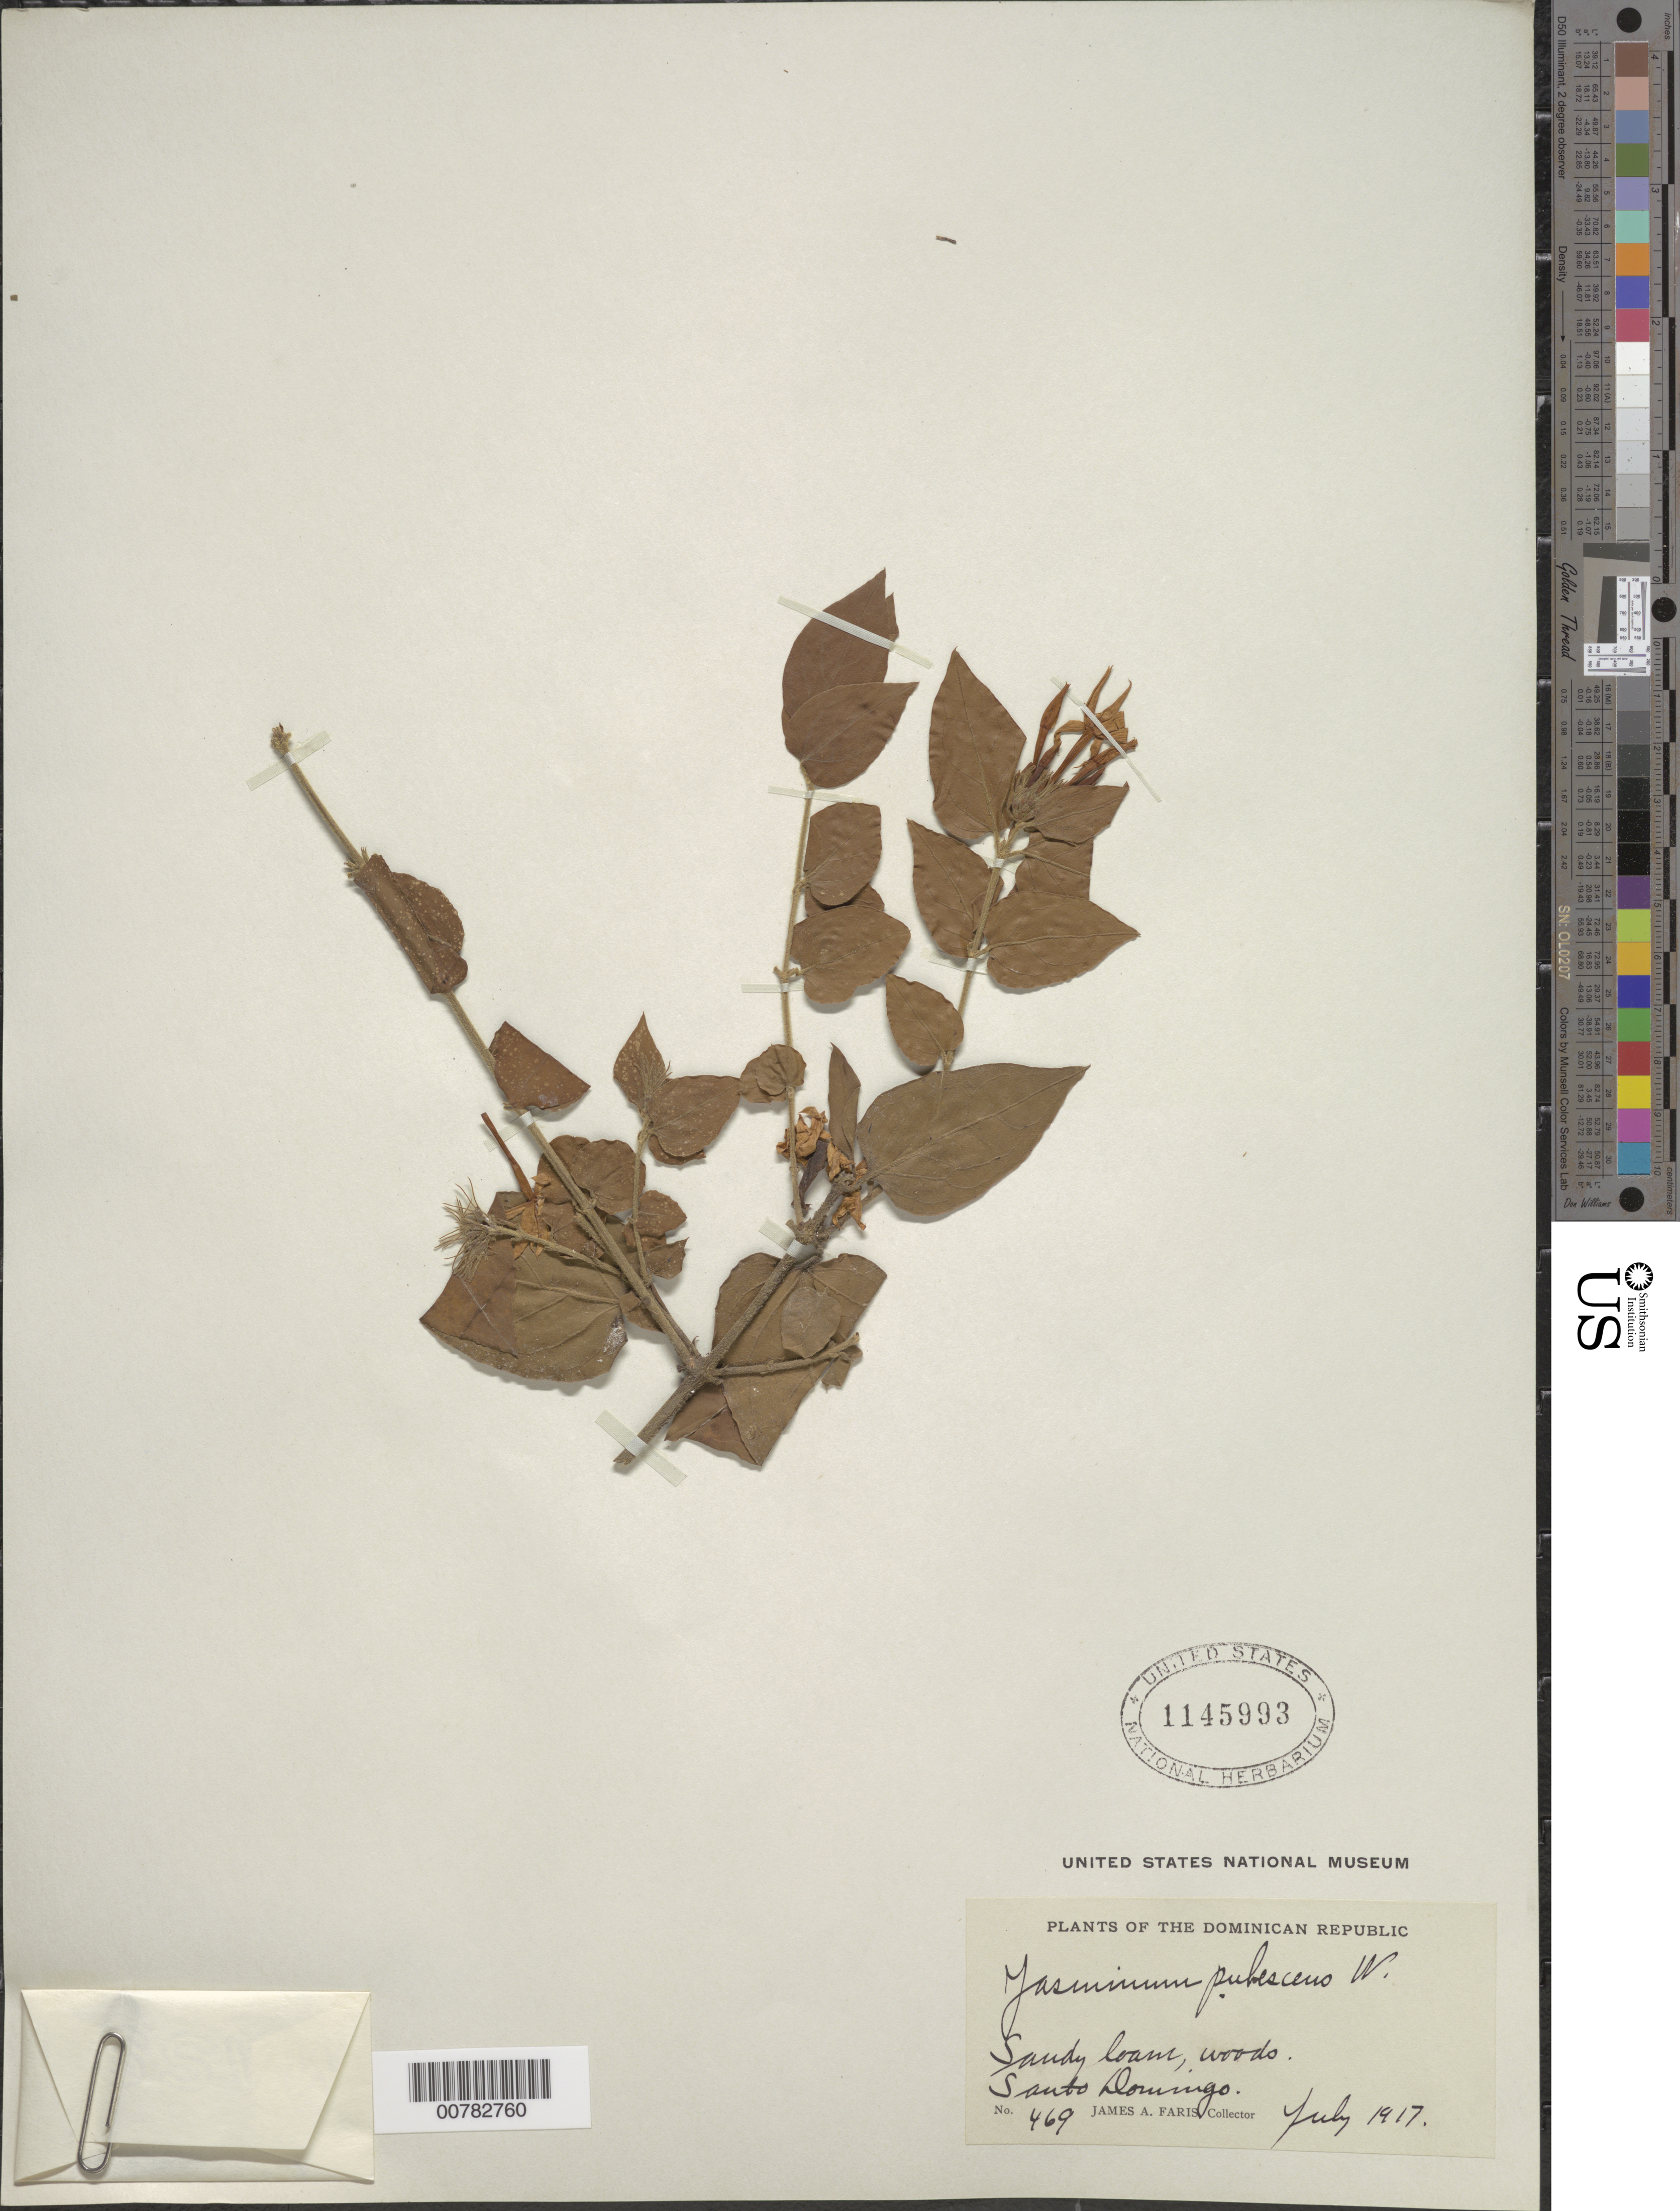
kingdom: Plantae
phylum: Tracheophyta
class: Magnoliopsida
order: Lamiales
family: Oleaceae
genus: Jasminum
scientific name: Jasminum multiflorum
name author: (Burm. f.) Andrews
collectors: J. Faris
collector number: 469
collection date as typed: Jul 1917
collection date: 1917-07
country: Dominican Republic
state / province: San Cristóbal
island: Hispaniola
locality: Santo Domingo.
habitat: Sandy loam, woods.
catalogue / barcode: US 1145993